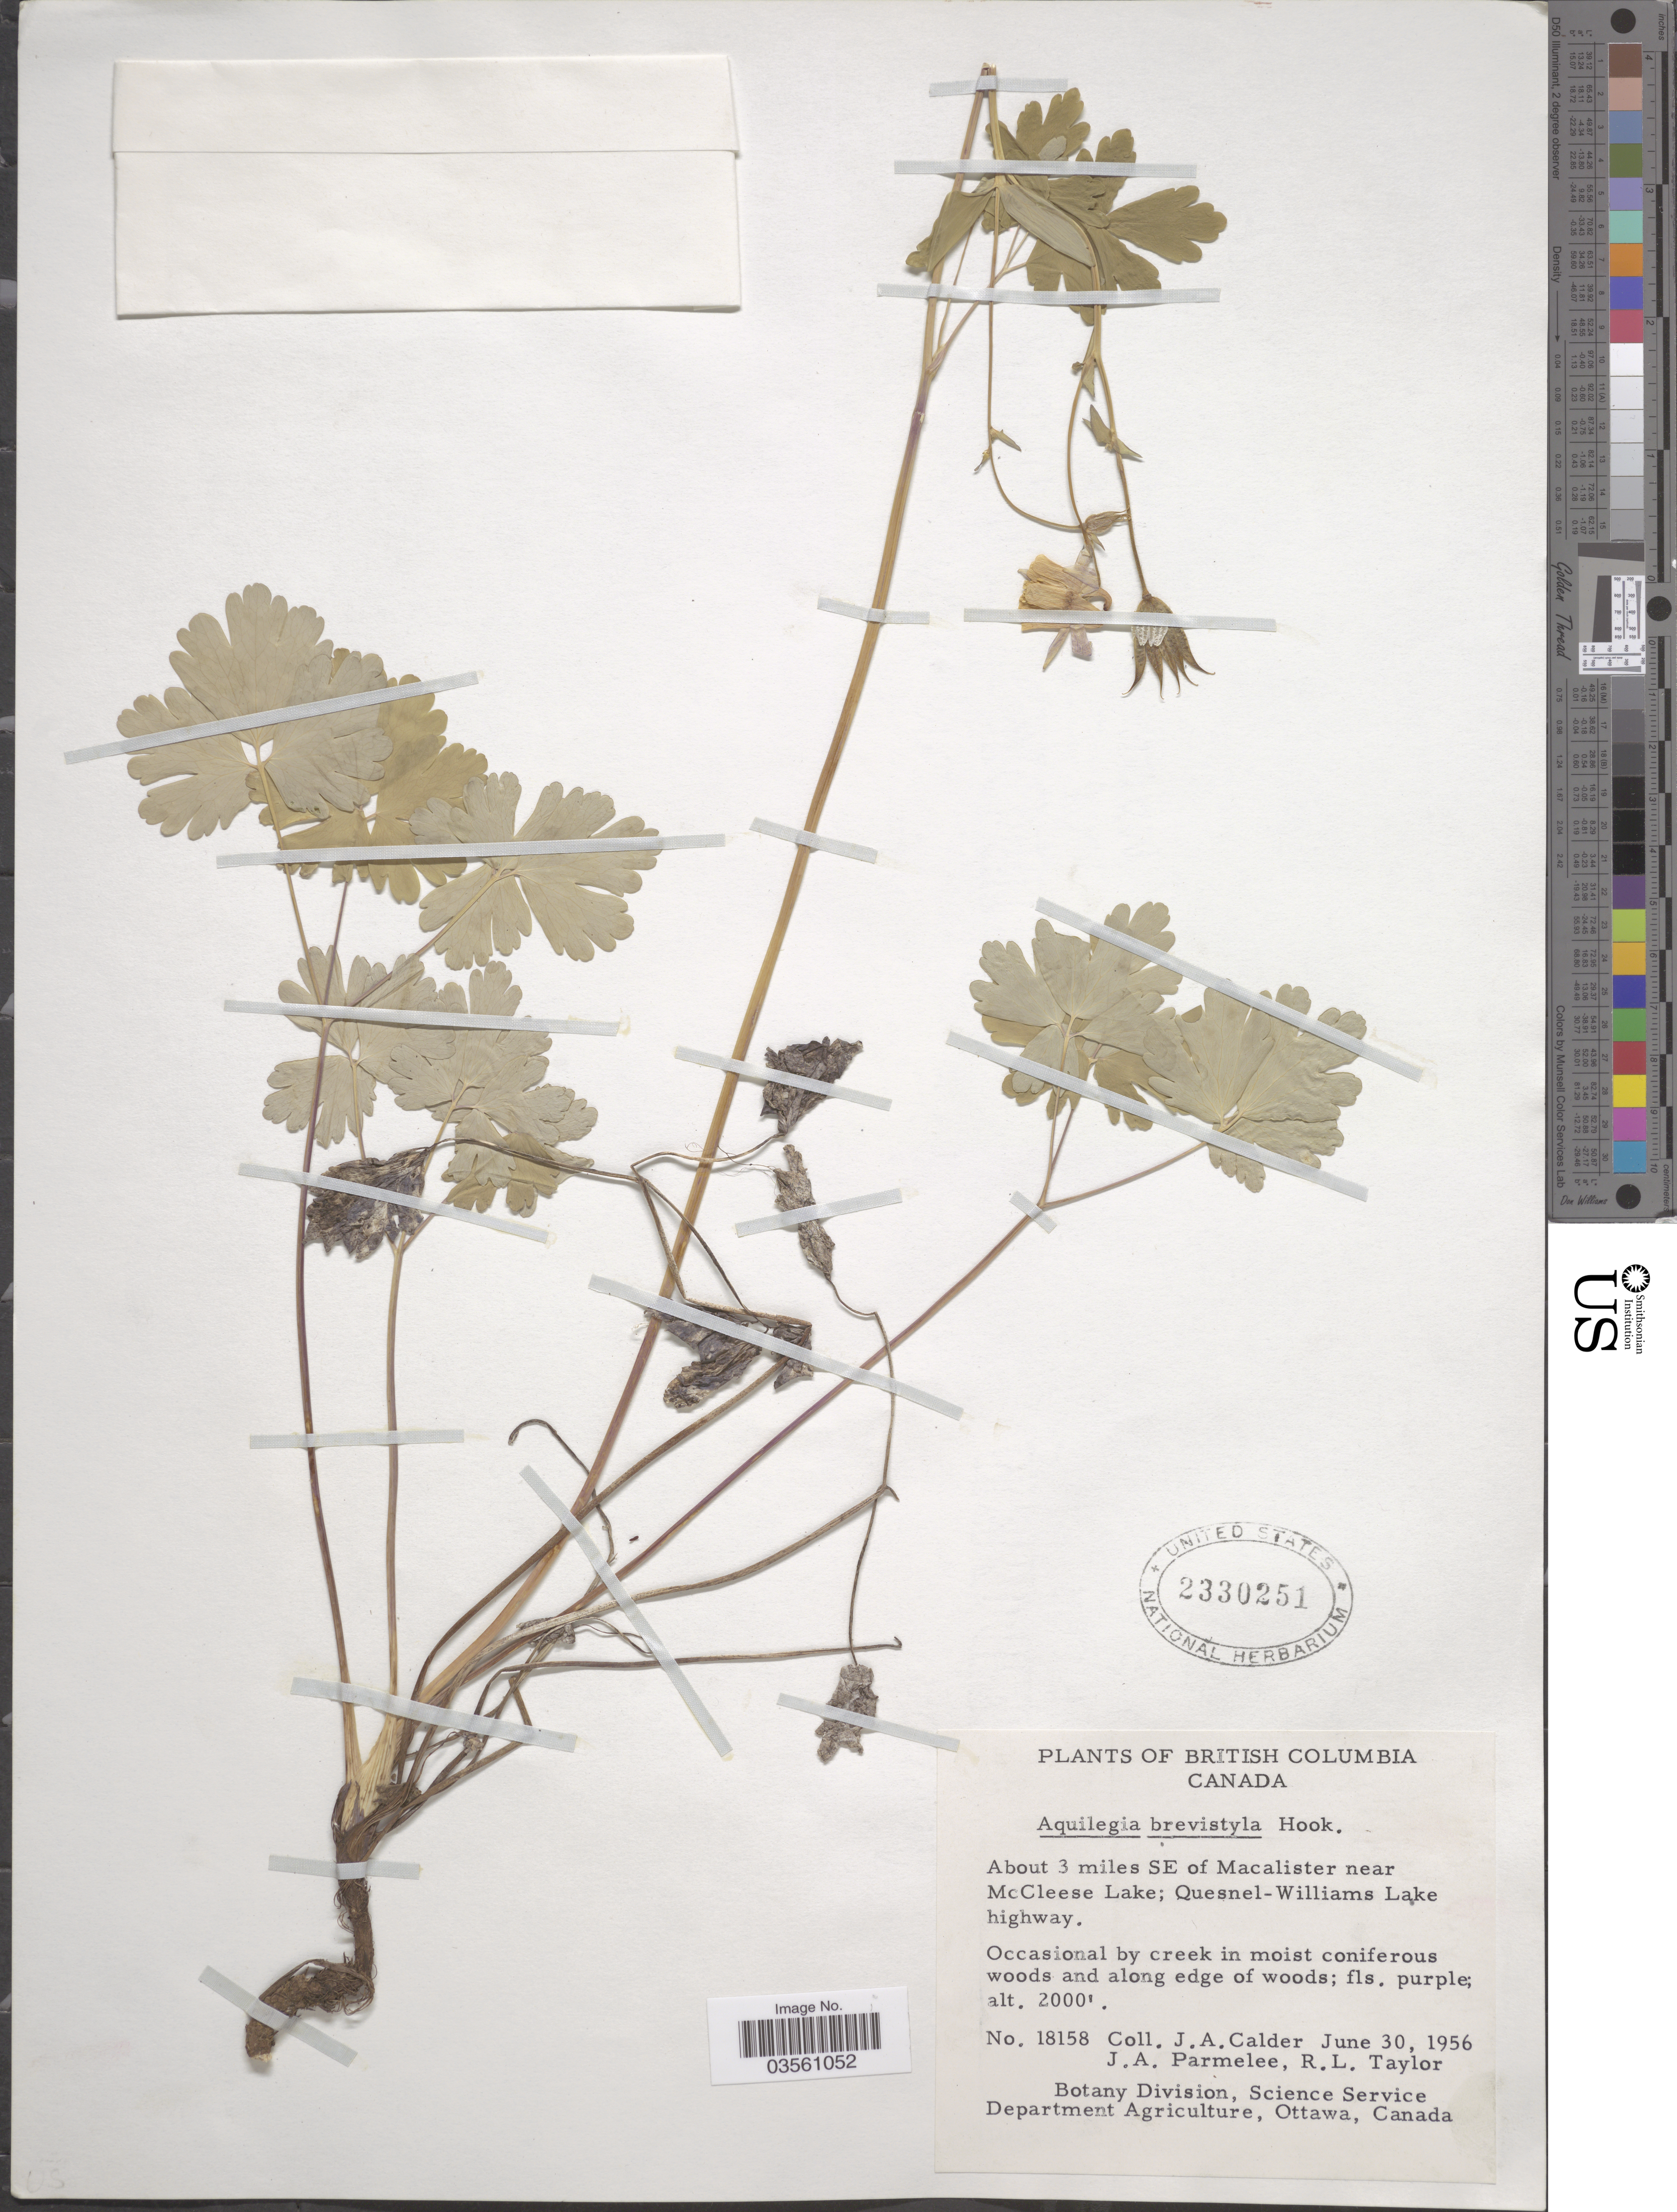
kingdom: Plantae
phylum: Tracheophyta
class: Magnoliopsida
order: Ranunculales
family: Ranunculaceae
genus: Aquilegia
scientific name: Aquilegia brevistyla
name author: Hook.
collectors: J. A. Calder, J. A. Parmelee & R. Taylor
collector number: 18158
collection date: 1956-06-30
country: Canada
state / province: British Columbia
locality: About 3 miles SE of Macalister near McCleese Lake; Quesnel-Williams Lake highway.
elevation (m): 610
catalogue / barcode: US 2330251